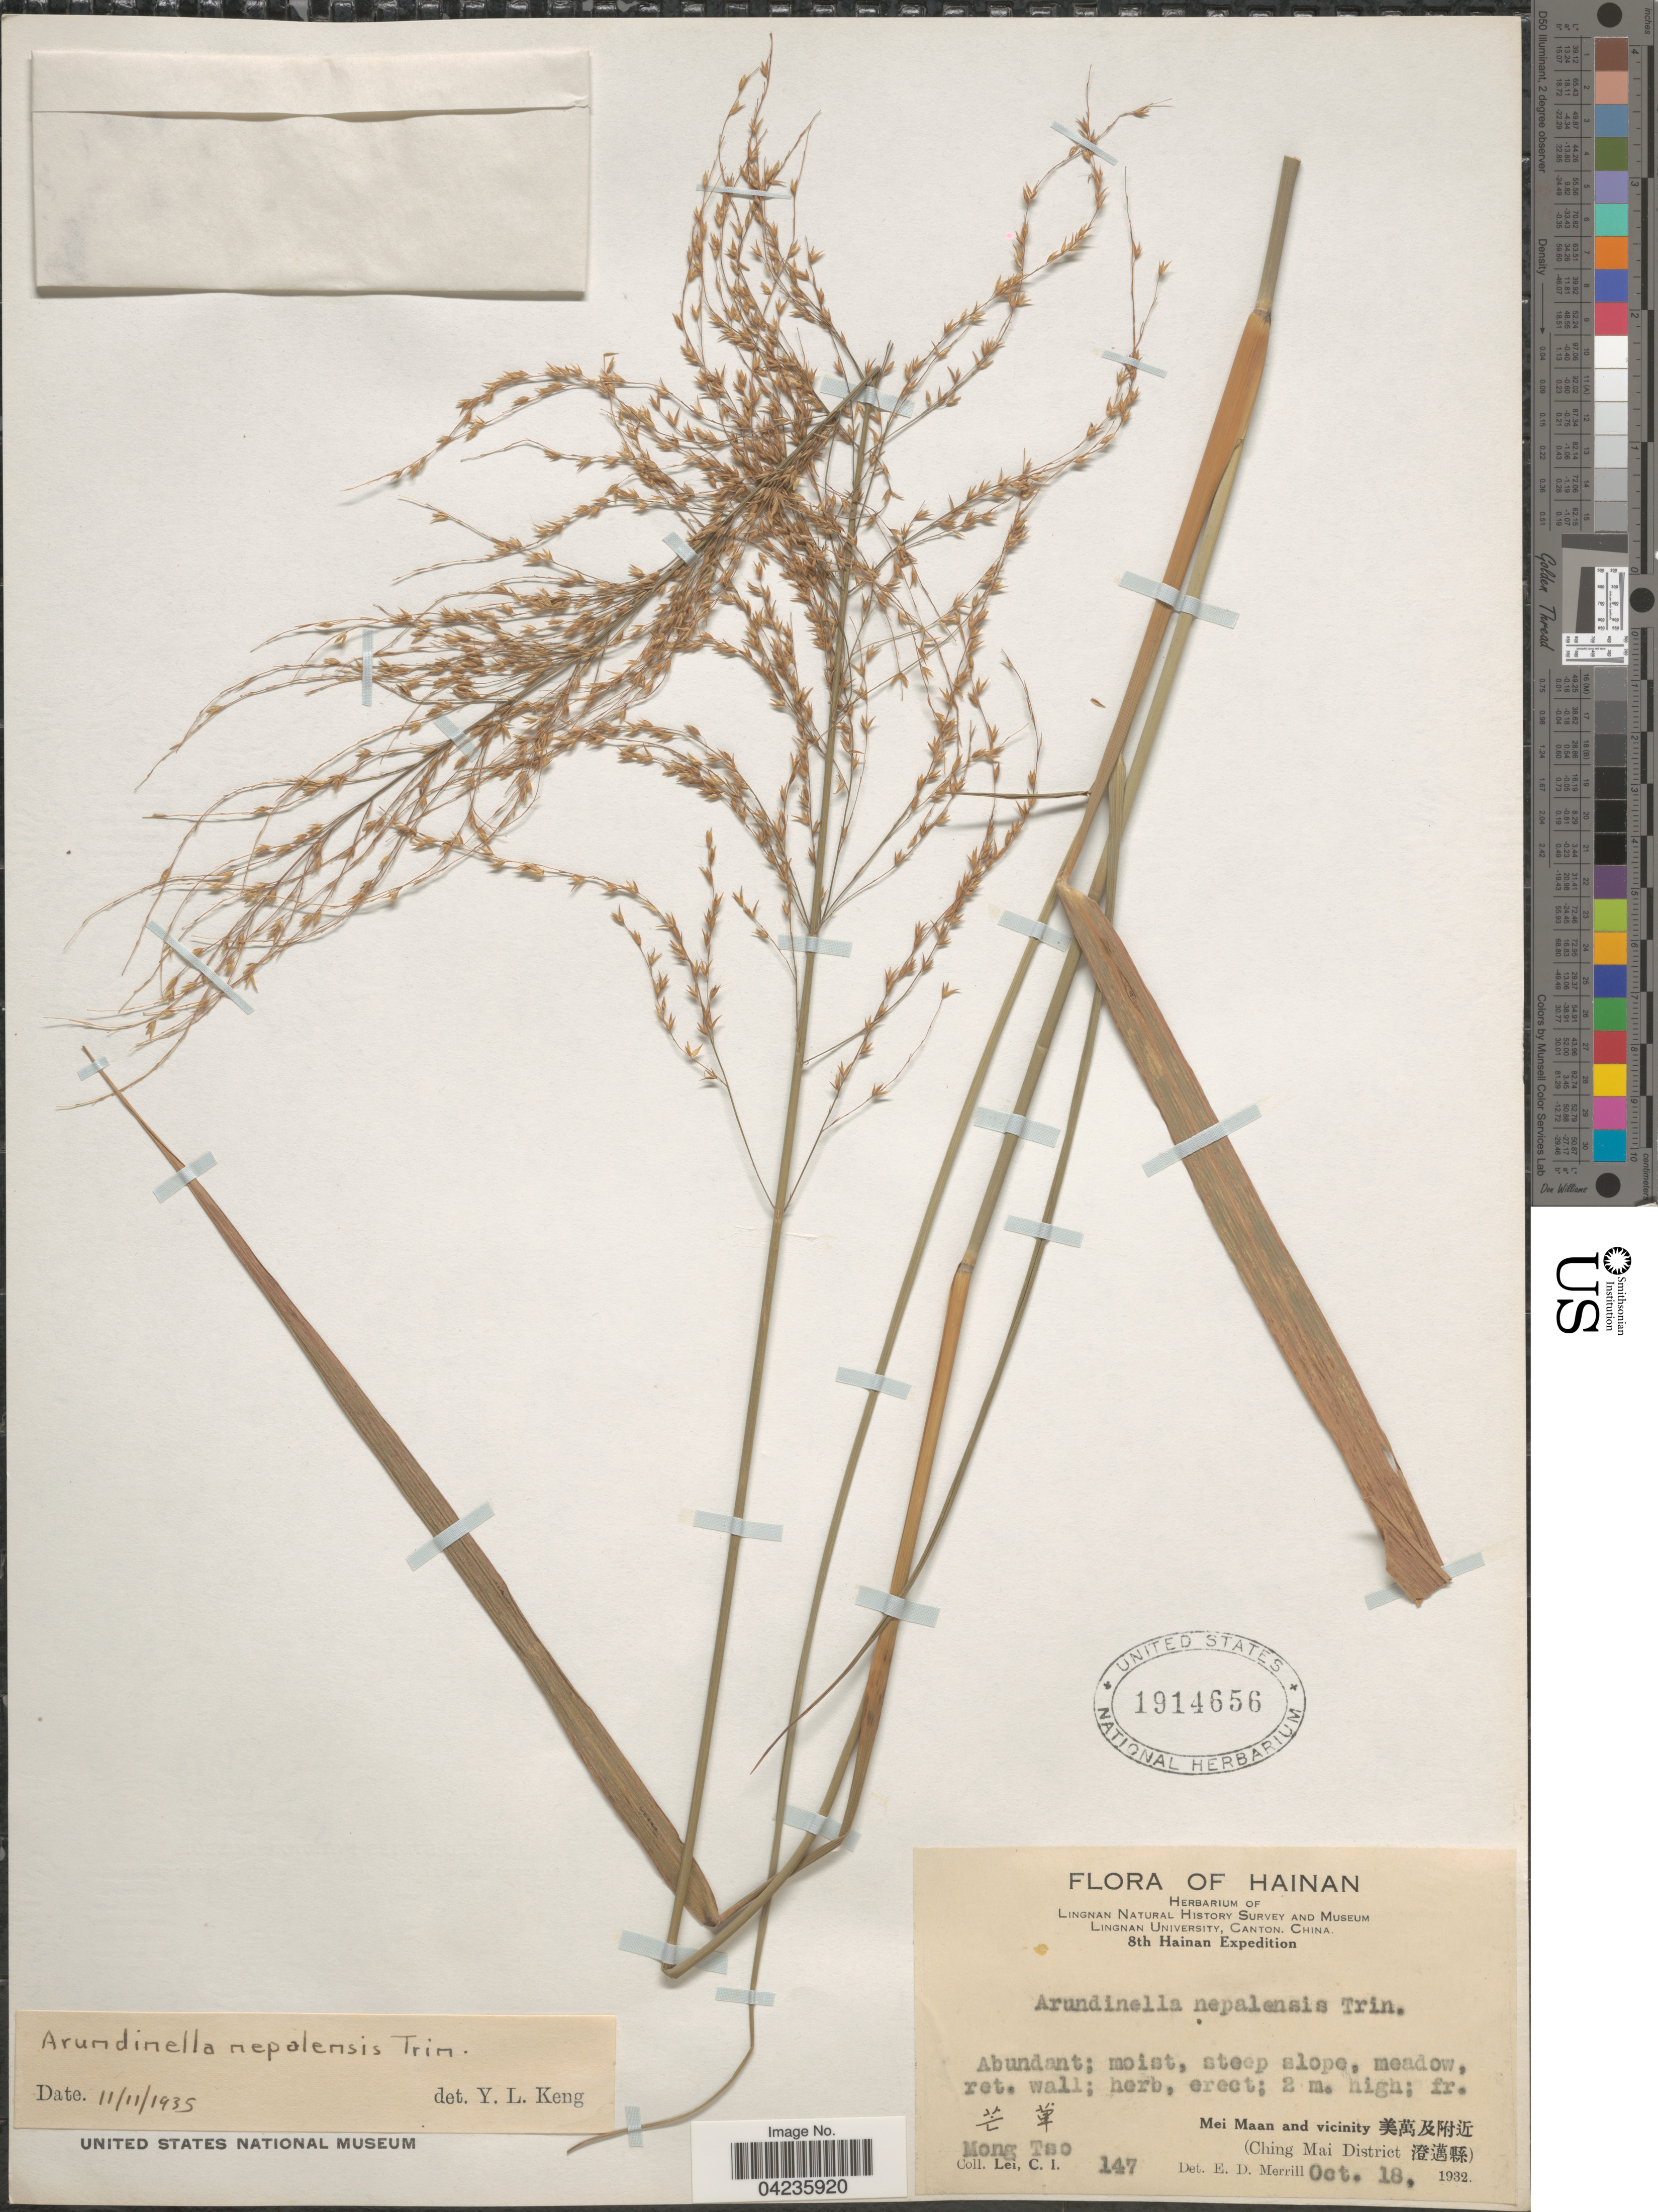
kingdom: Plantae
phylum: Tracheophyta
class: Liliopsida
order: Poales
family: Poaceae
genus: Arundinella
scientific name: Arundinella nepalensis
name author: Trin.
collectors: C. I. Lei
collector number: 147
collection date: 1932-10-18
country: China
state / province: Hainan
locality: Lingnan Natural History Survey and Museum Lingnan University, Canton, China. 8th Hainan E[Foreign script]pedition. [Foreign script] Mong Tao. Mei Maan and vicinity [Foreign script]. (Ching Mai District [Foreign script]).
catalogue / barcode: US 1914656